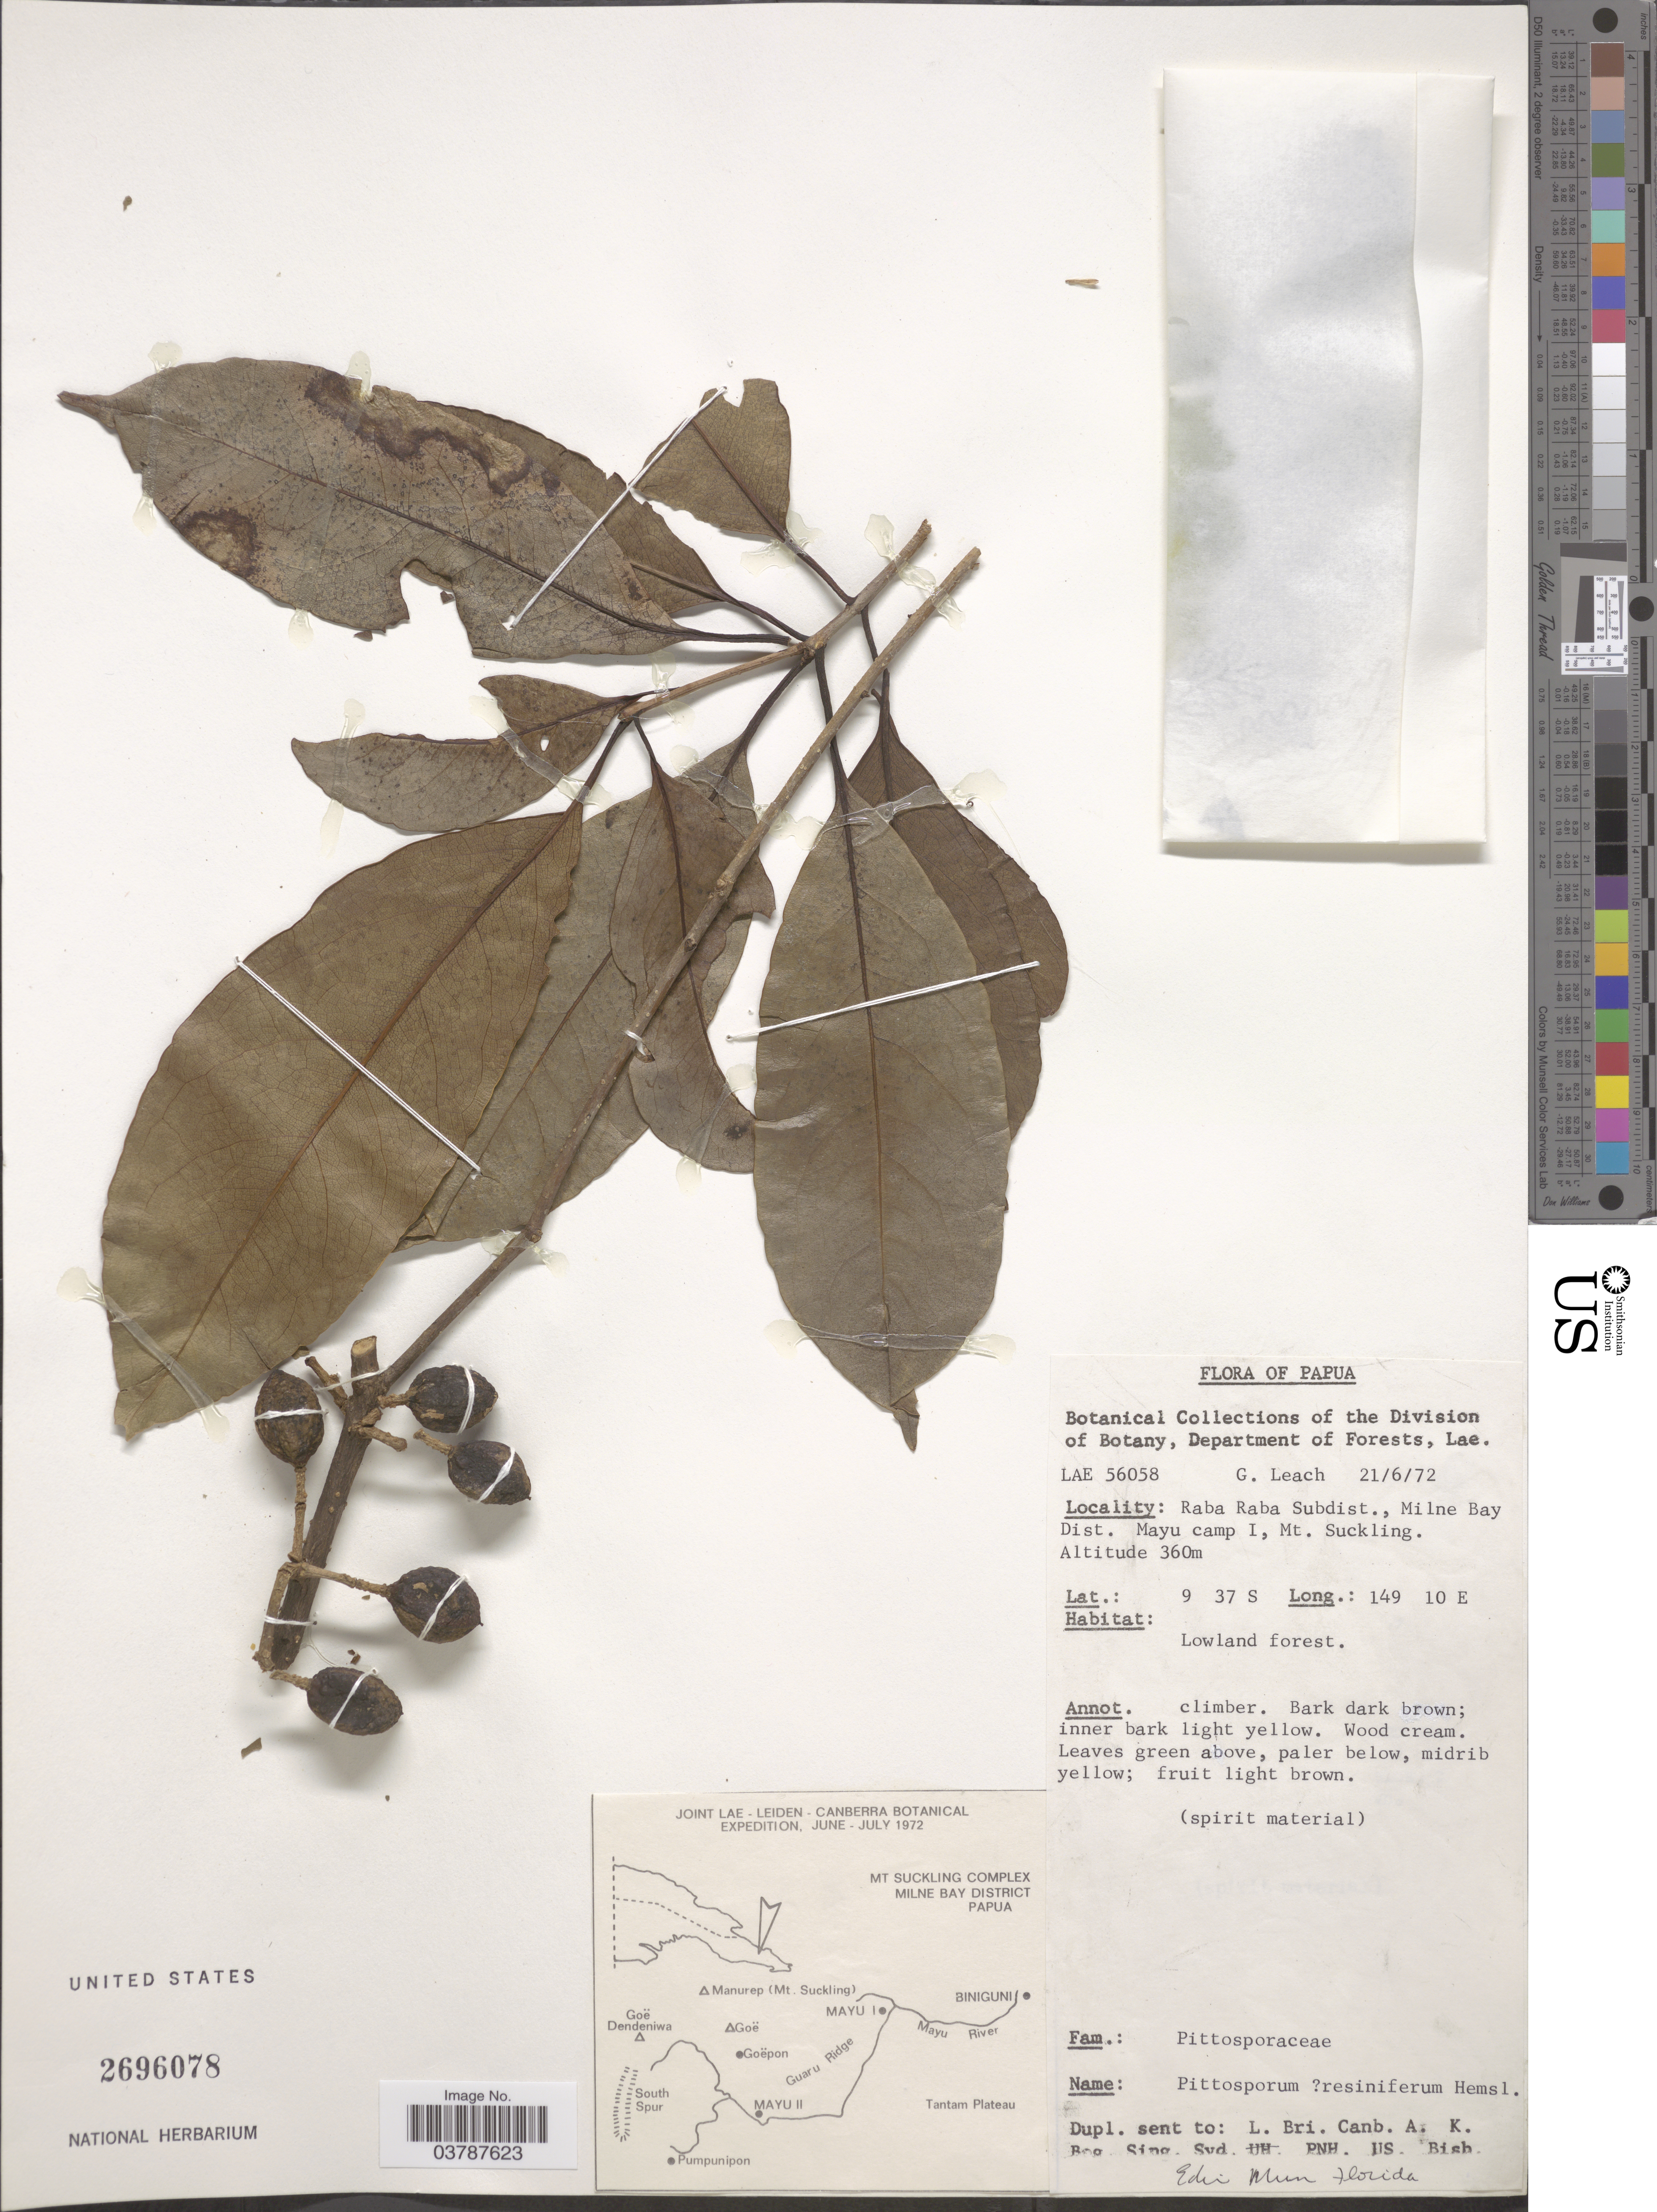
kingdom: Plantae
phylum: Tracheophyta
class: Magnoliopsida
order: Apiales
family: Pittosporaceae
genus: Pittosporum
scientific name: Pittosporum resiniferum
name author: Hemsl.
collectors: G. Leach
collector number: LAE56058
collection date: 1972-06-21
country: Papua New Guinea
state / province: Milne Bay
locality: Raba Raba Subdistr., Dist. Mayu camp I, Mt. Suckling.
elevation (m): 360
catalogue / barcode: US 2696078